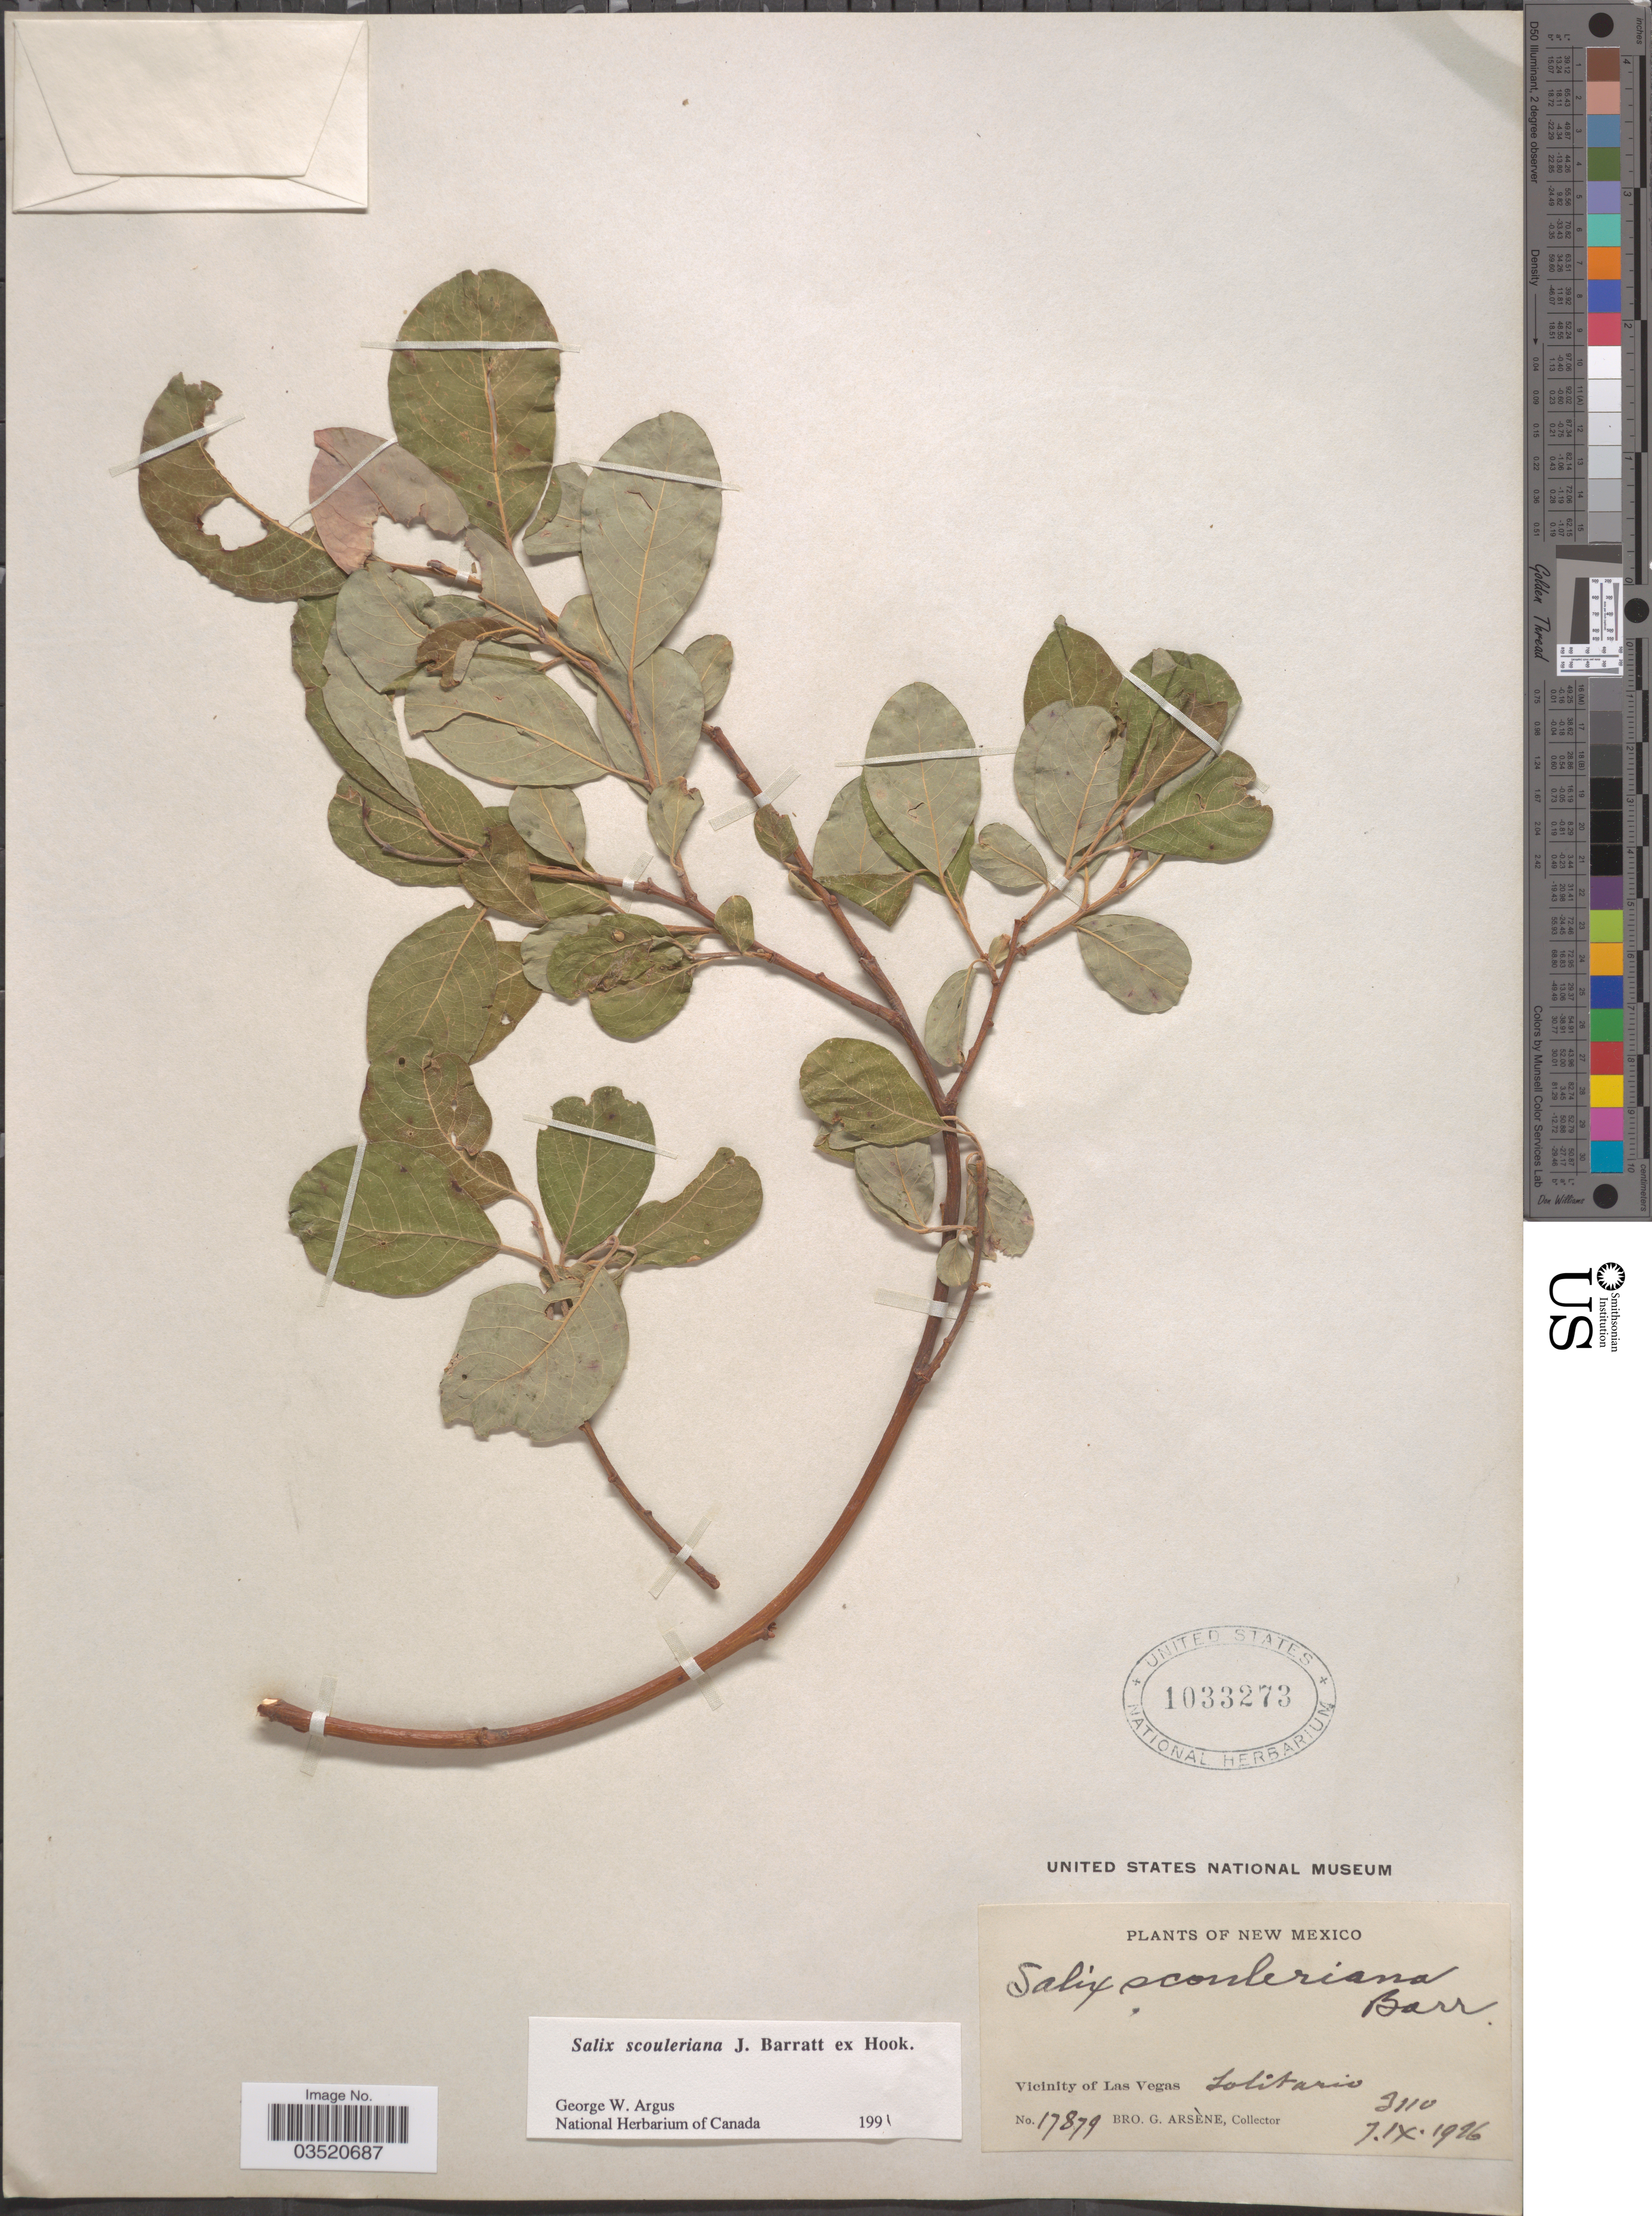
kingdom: Plantae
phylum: Tracheophyta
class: Magnoliopsida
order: Malpighiales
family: Salicaceae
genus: Salix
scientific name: Salix scouleriana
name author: Barratt ex Hook.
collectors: Bro. G. Arsène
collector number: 17879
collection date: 1926-09-07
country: United States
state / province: New Mexico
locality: Vicinity of Las Vegas. Solitario.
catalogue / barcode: US 1033273